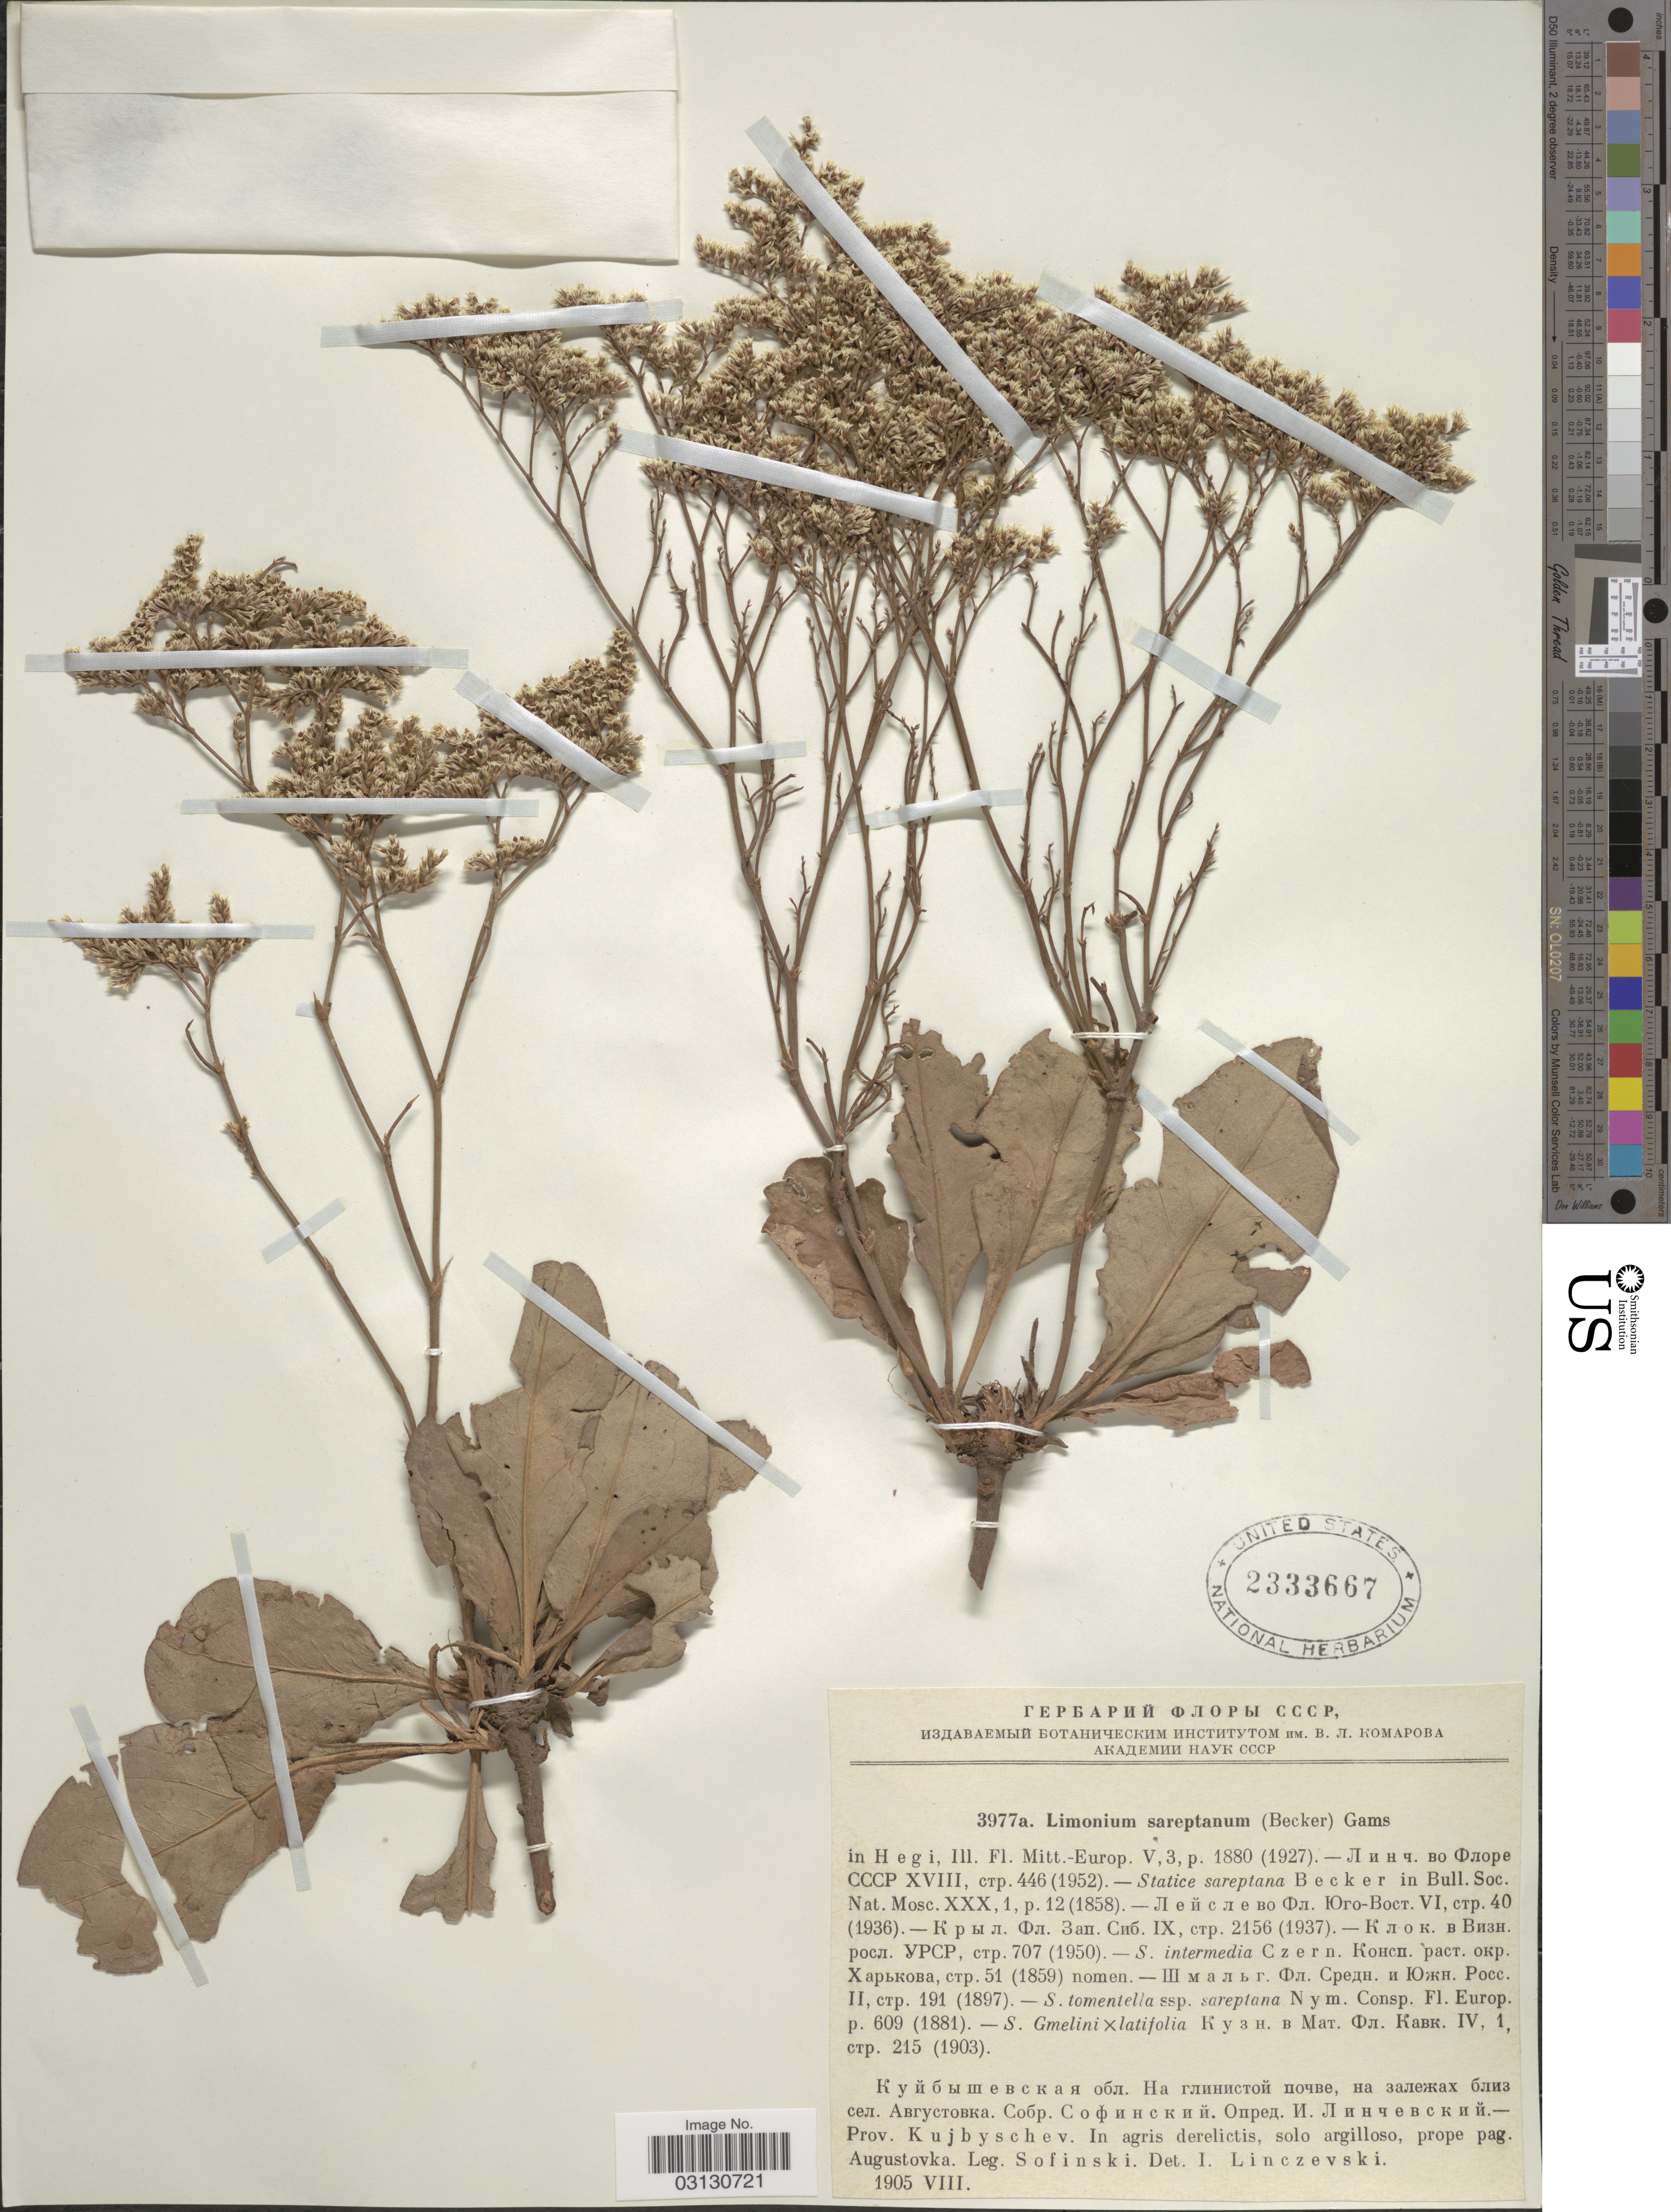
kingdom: Plantae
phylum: Tracheophyta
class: Magnoliopsida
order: Caryophyllales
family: Plumbaginaceae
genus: Limonium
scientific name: Limonium sareptanum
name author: (A.K. Becker) Gams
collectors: Sofinski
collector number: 3977a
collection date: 1905-08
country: Russian Federation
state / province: Samara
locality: Prov. Kujbyschev, In agris derelictis, solo argilloso, prope pag. Augustovka.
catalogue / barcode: US 2333667